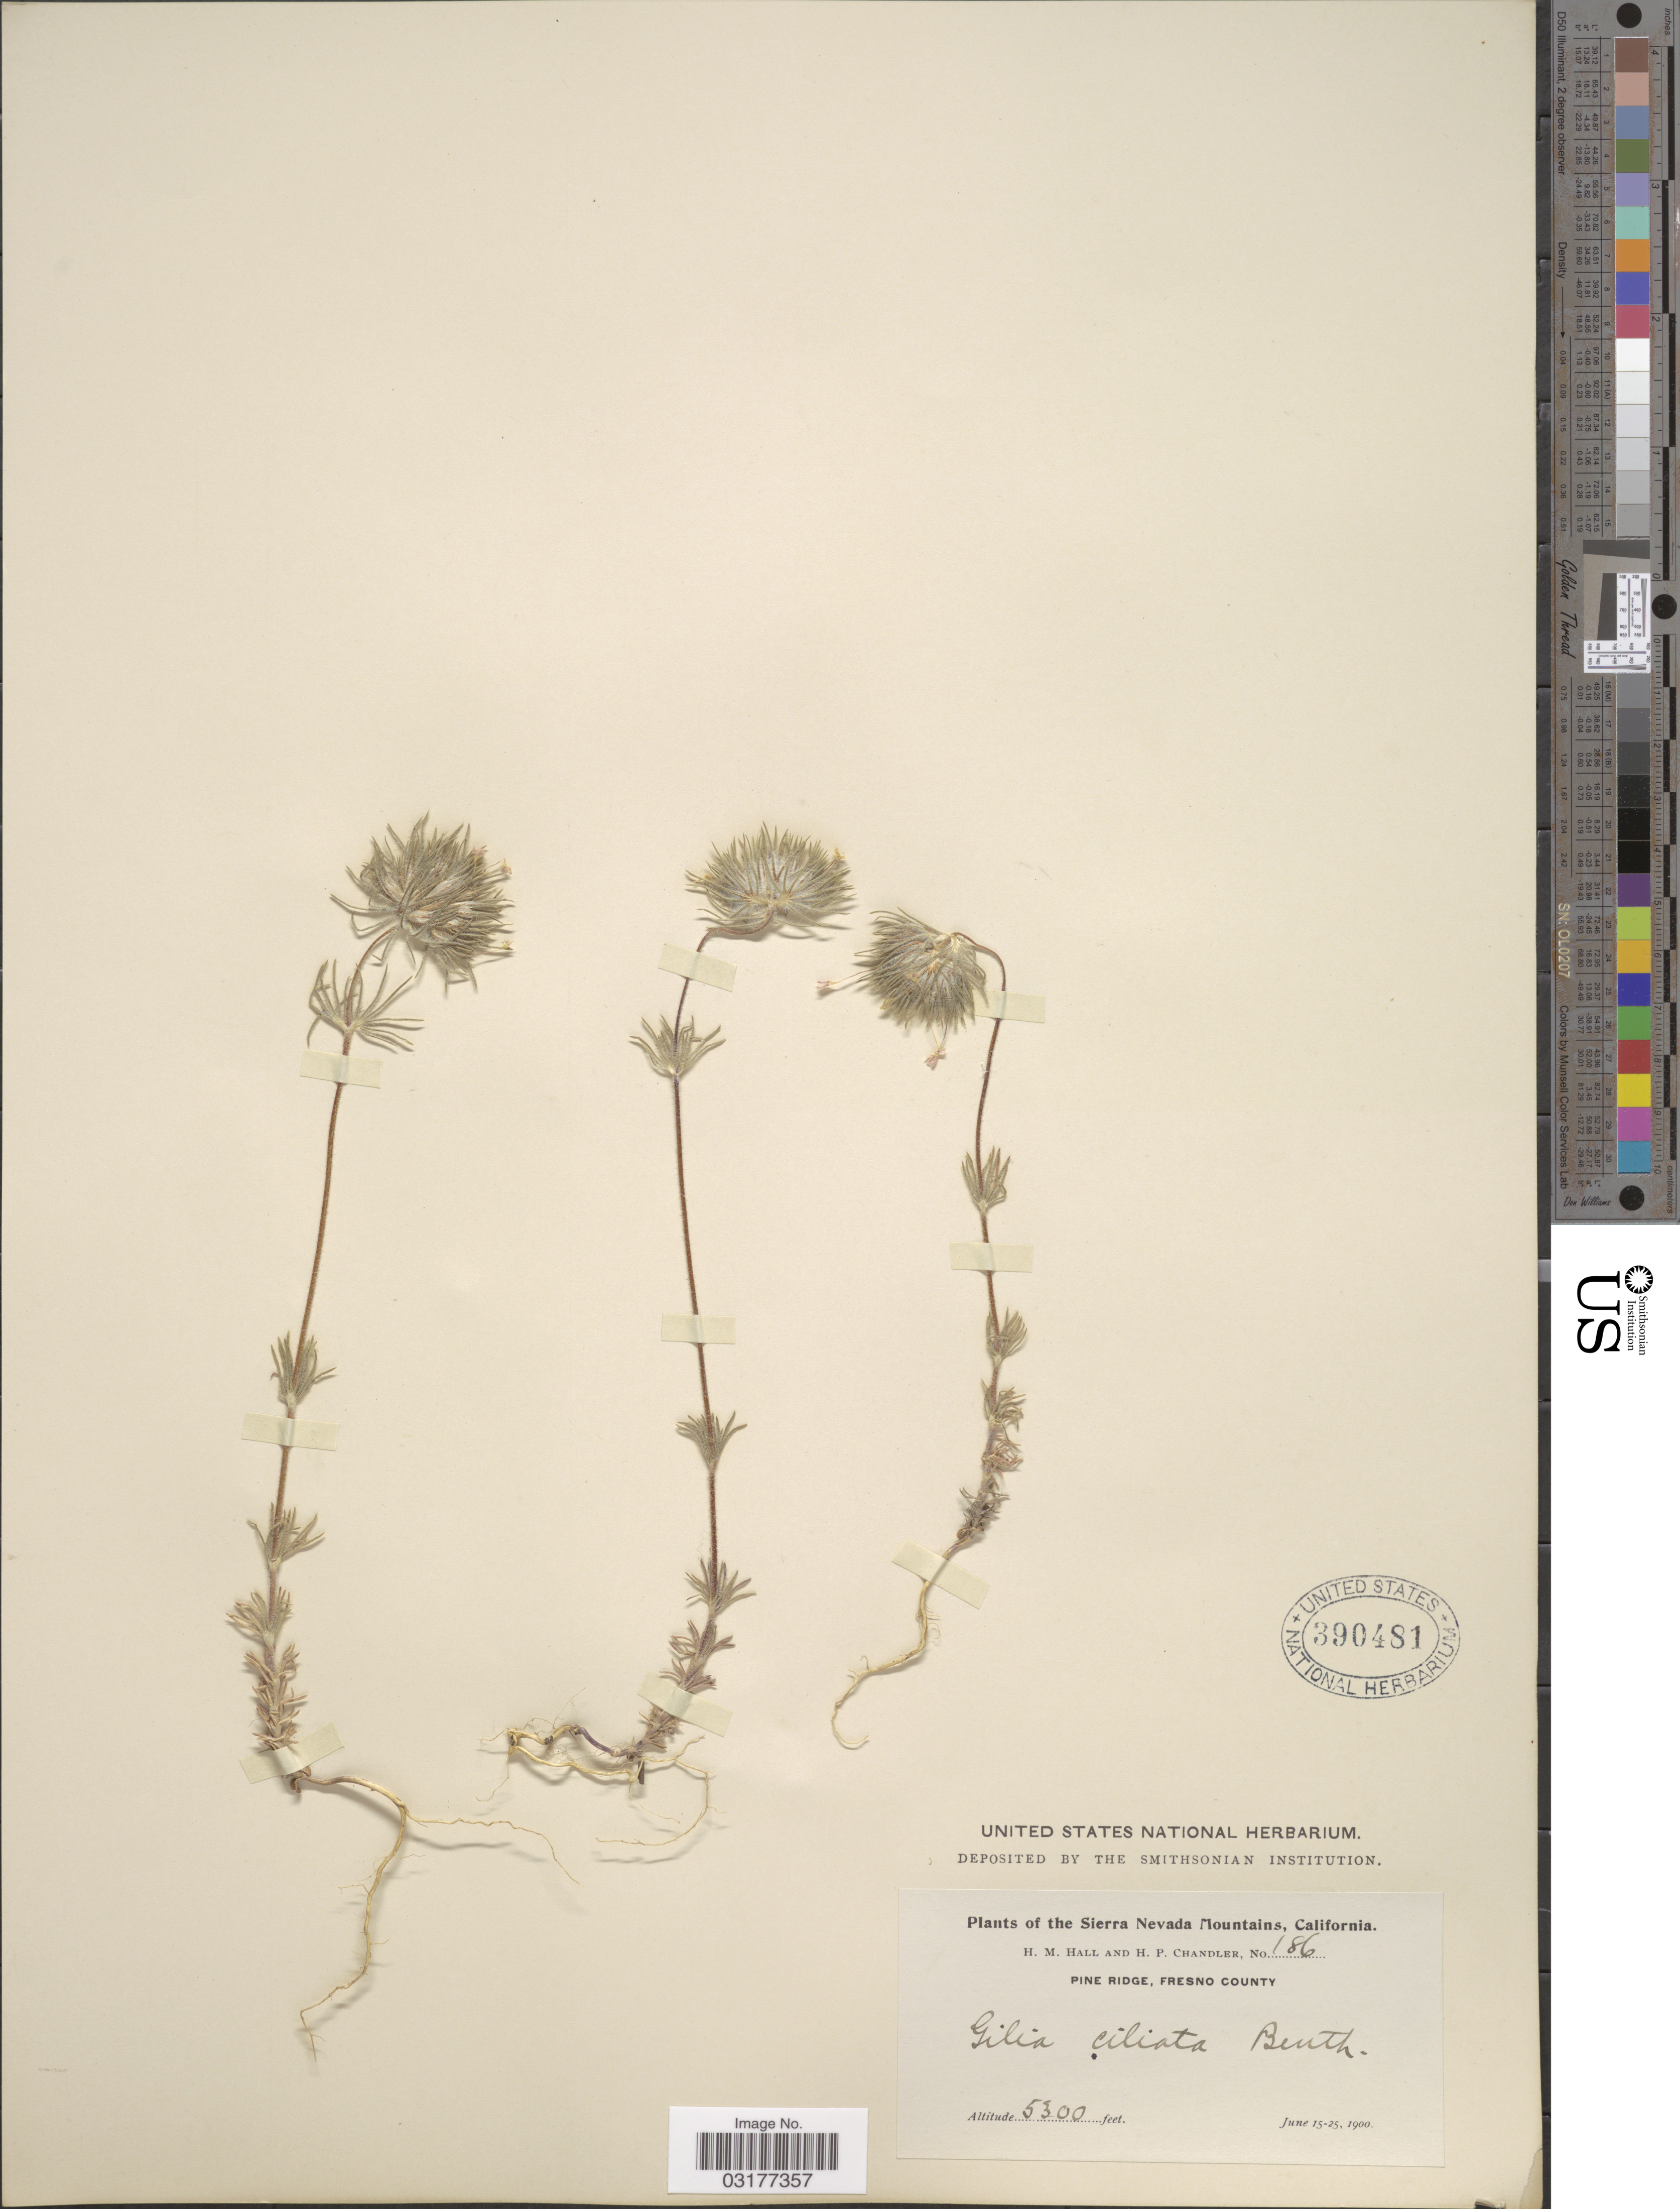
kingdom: Plantae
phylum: Tracheophyta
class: Magnoliopsida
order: Ericales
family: Polemoniaceae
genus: Leptosiphon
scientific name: Leptosiphon ciliatus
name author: (Benth.) Jeps.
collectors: H. M. Hall & H. Chandler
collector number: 186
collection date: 1900-06-15/1900-06-25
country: United States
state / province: California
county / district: Fresno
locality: The Sierra Nevada Mountains. Pine Ridge, Fresno County.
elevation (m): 1615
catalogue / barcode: US 390481